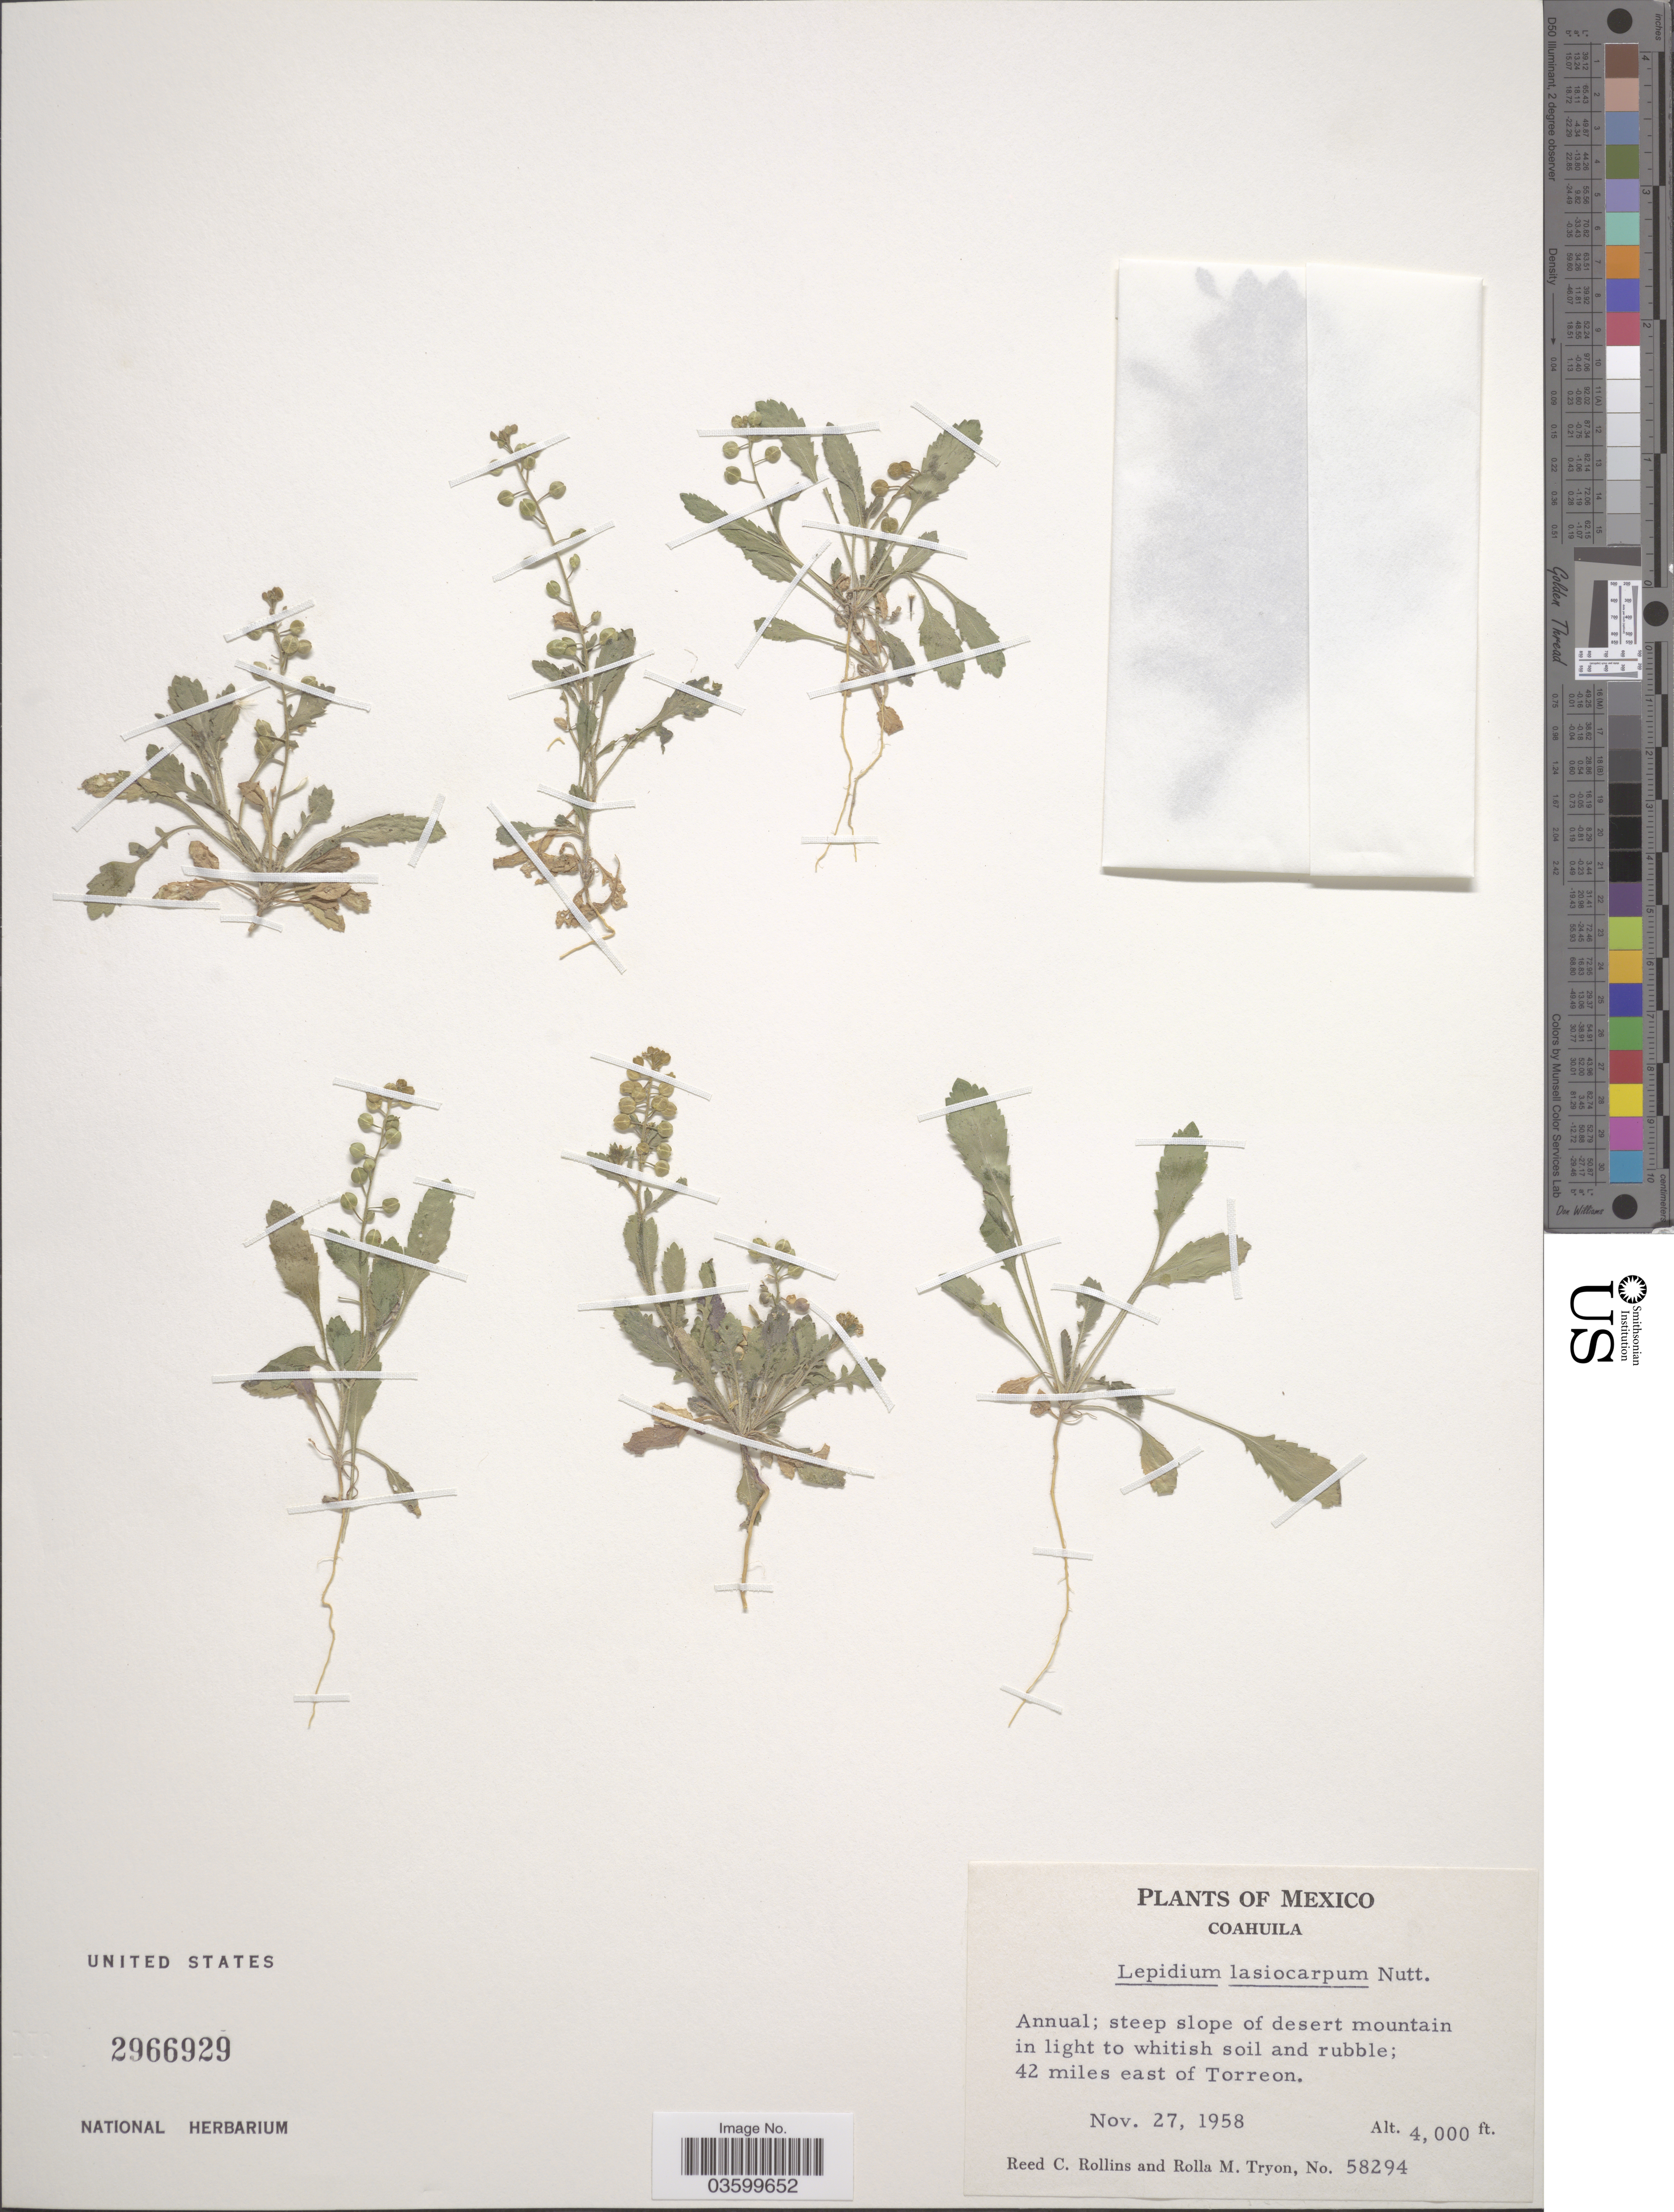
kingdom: Plantae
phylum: Tracheophyta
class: Magnoliopsida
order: Brassicales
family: Brassicaceae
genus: Lepidium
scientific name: Lepidium lasiocarpum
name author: Nutt.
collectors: R. C. Rollins & R. M. Tryon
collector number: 58294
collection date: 1958-11-27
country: Mexico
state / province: Coahuila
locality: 42 miles east of Torreon.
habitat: steep slope of desert mountain in light to whitish soil and rubble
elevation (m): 1219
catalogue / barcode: US 2966929